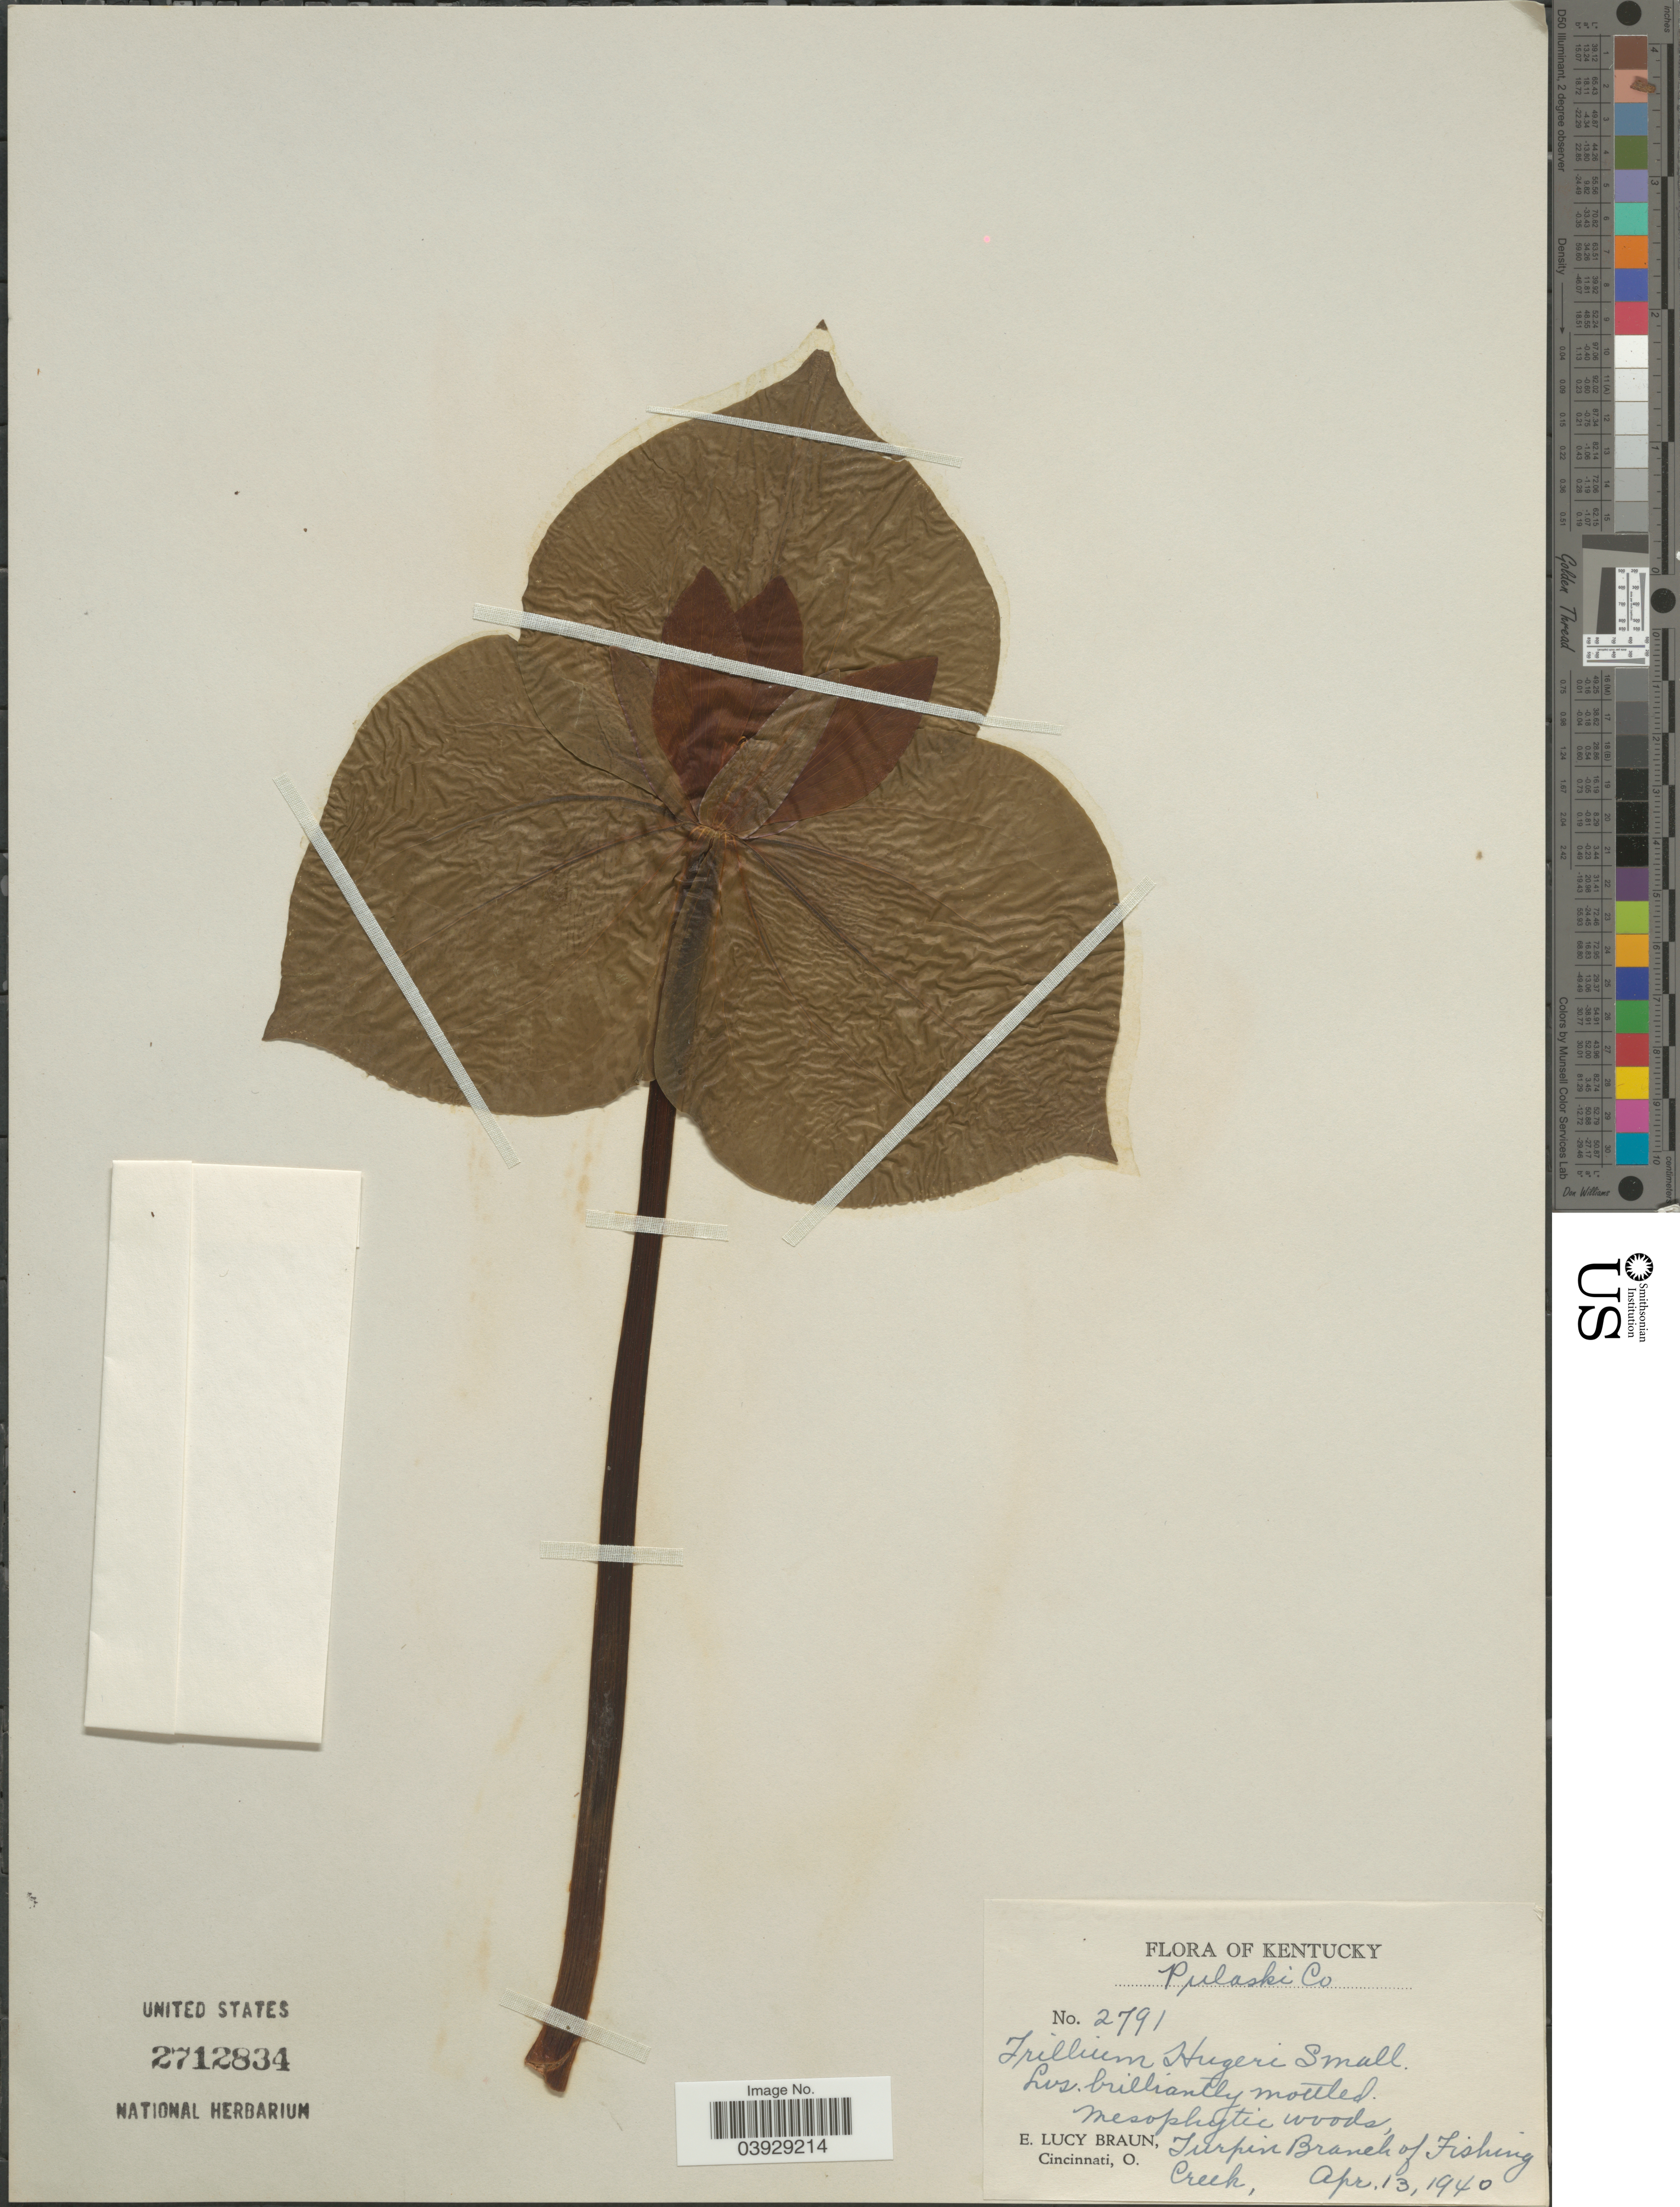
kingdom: Plantae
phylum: Tracheophyta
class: Liliopsida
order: Liliales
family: Melanthiaceae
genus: Trillium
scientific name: Trillium cuneatum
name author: Raf.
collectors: E. L. Braun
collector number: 2791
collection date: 1940-04-13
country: United States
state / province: Kentucky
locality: Pulaski Co. Turpin Branch of Fishing Creek.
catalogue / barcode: US 2712834